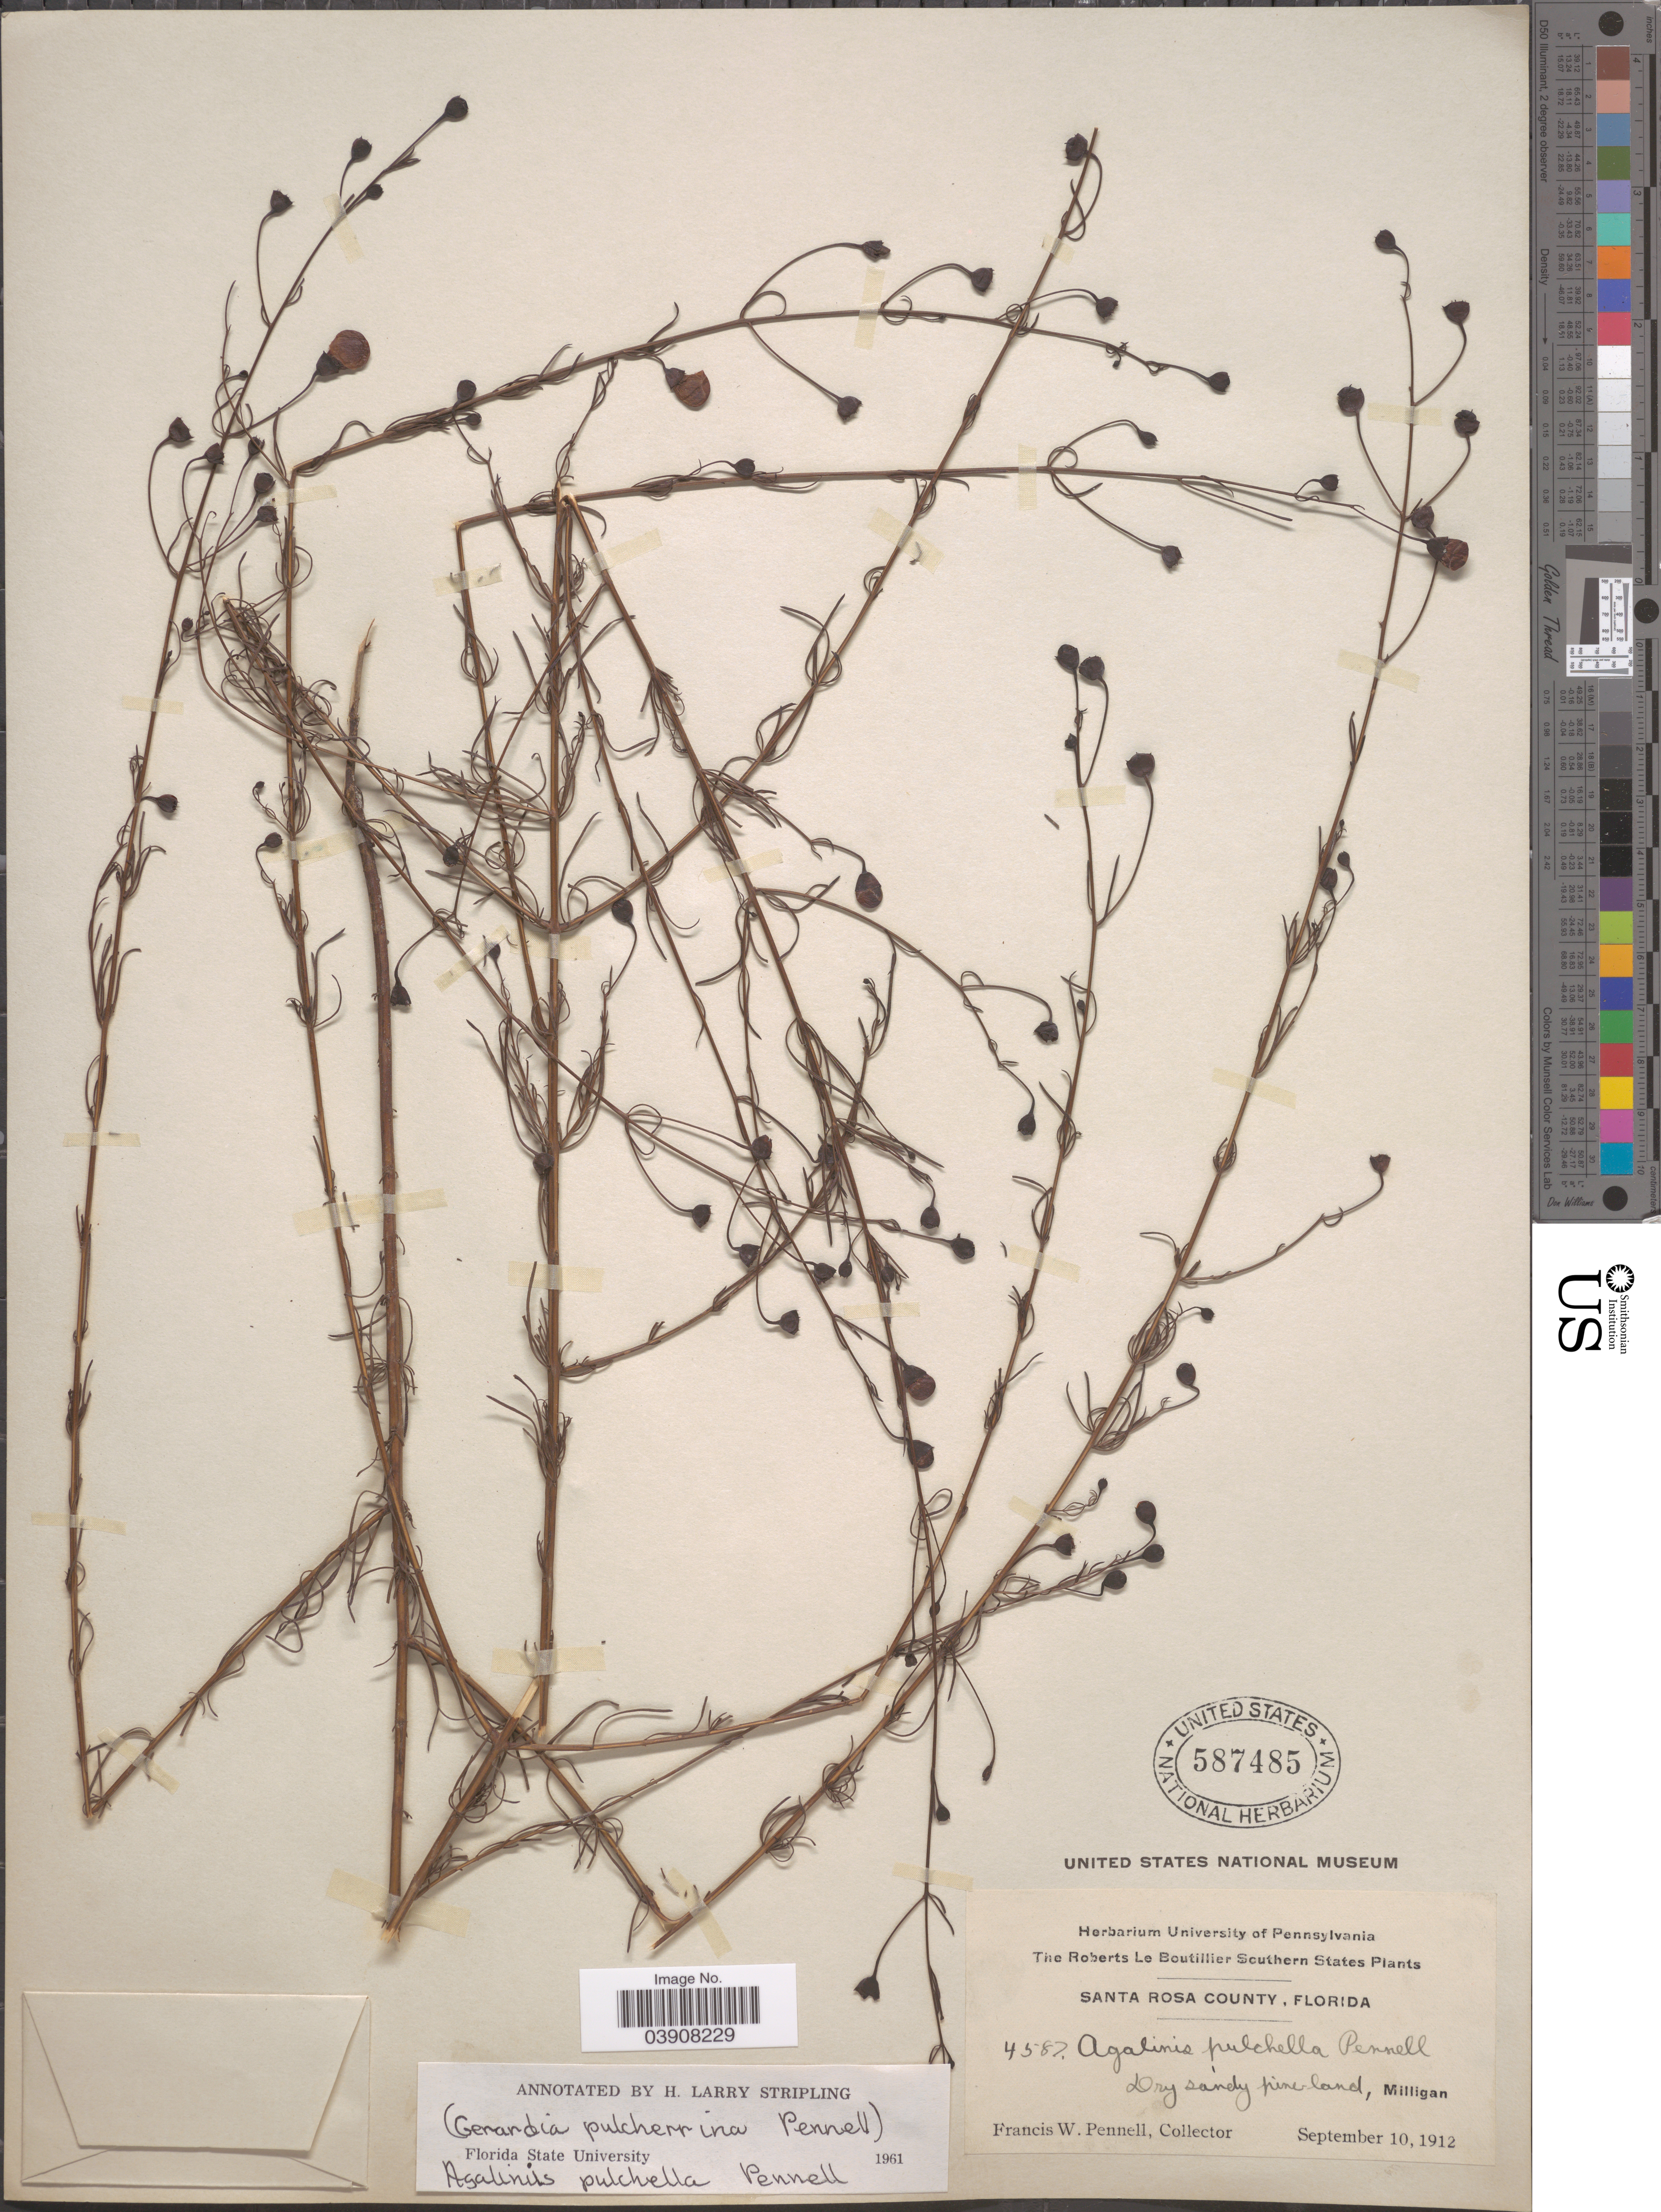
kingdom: Plantae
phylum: Tracheophyta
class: Magnoliopsida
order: Lamiales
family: Orobanchaceae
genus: Agalinis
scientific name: Agalinis pulchella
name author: Pennell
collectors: F. W. Pennell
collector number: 4587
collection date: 1912-09-10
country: United States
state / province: Florida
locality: Southern States. Santa Rosa County. Dry sandy pine-land, Milligan.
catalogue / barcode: US 587485